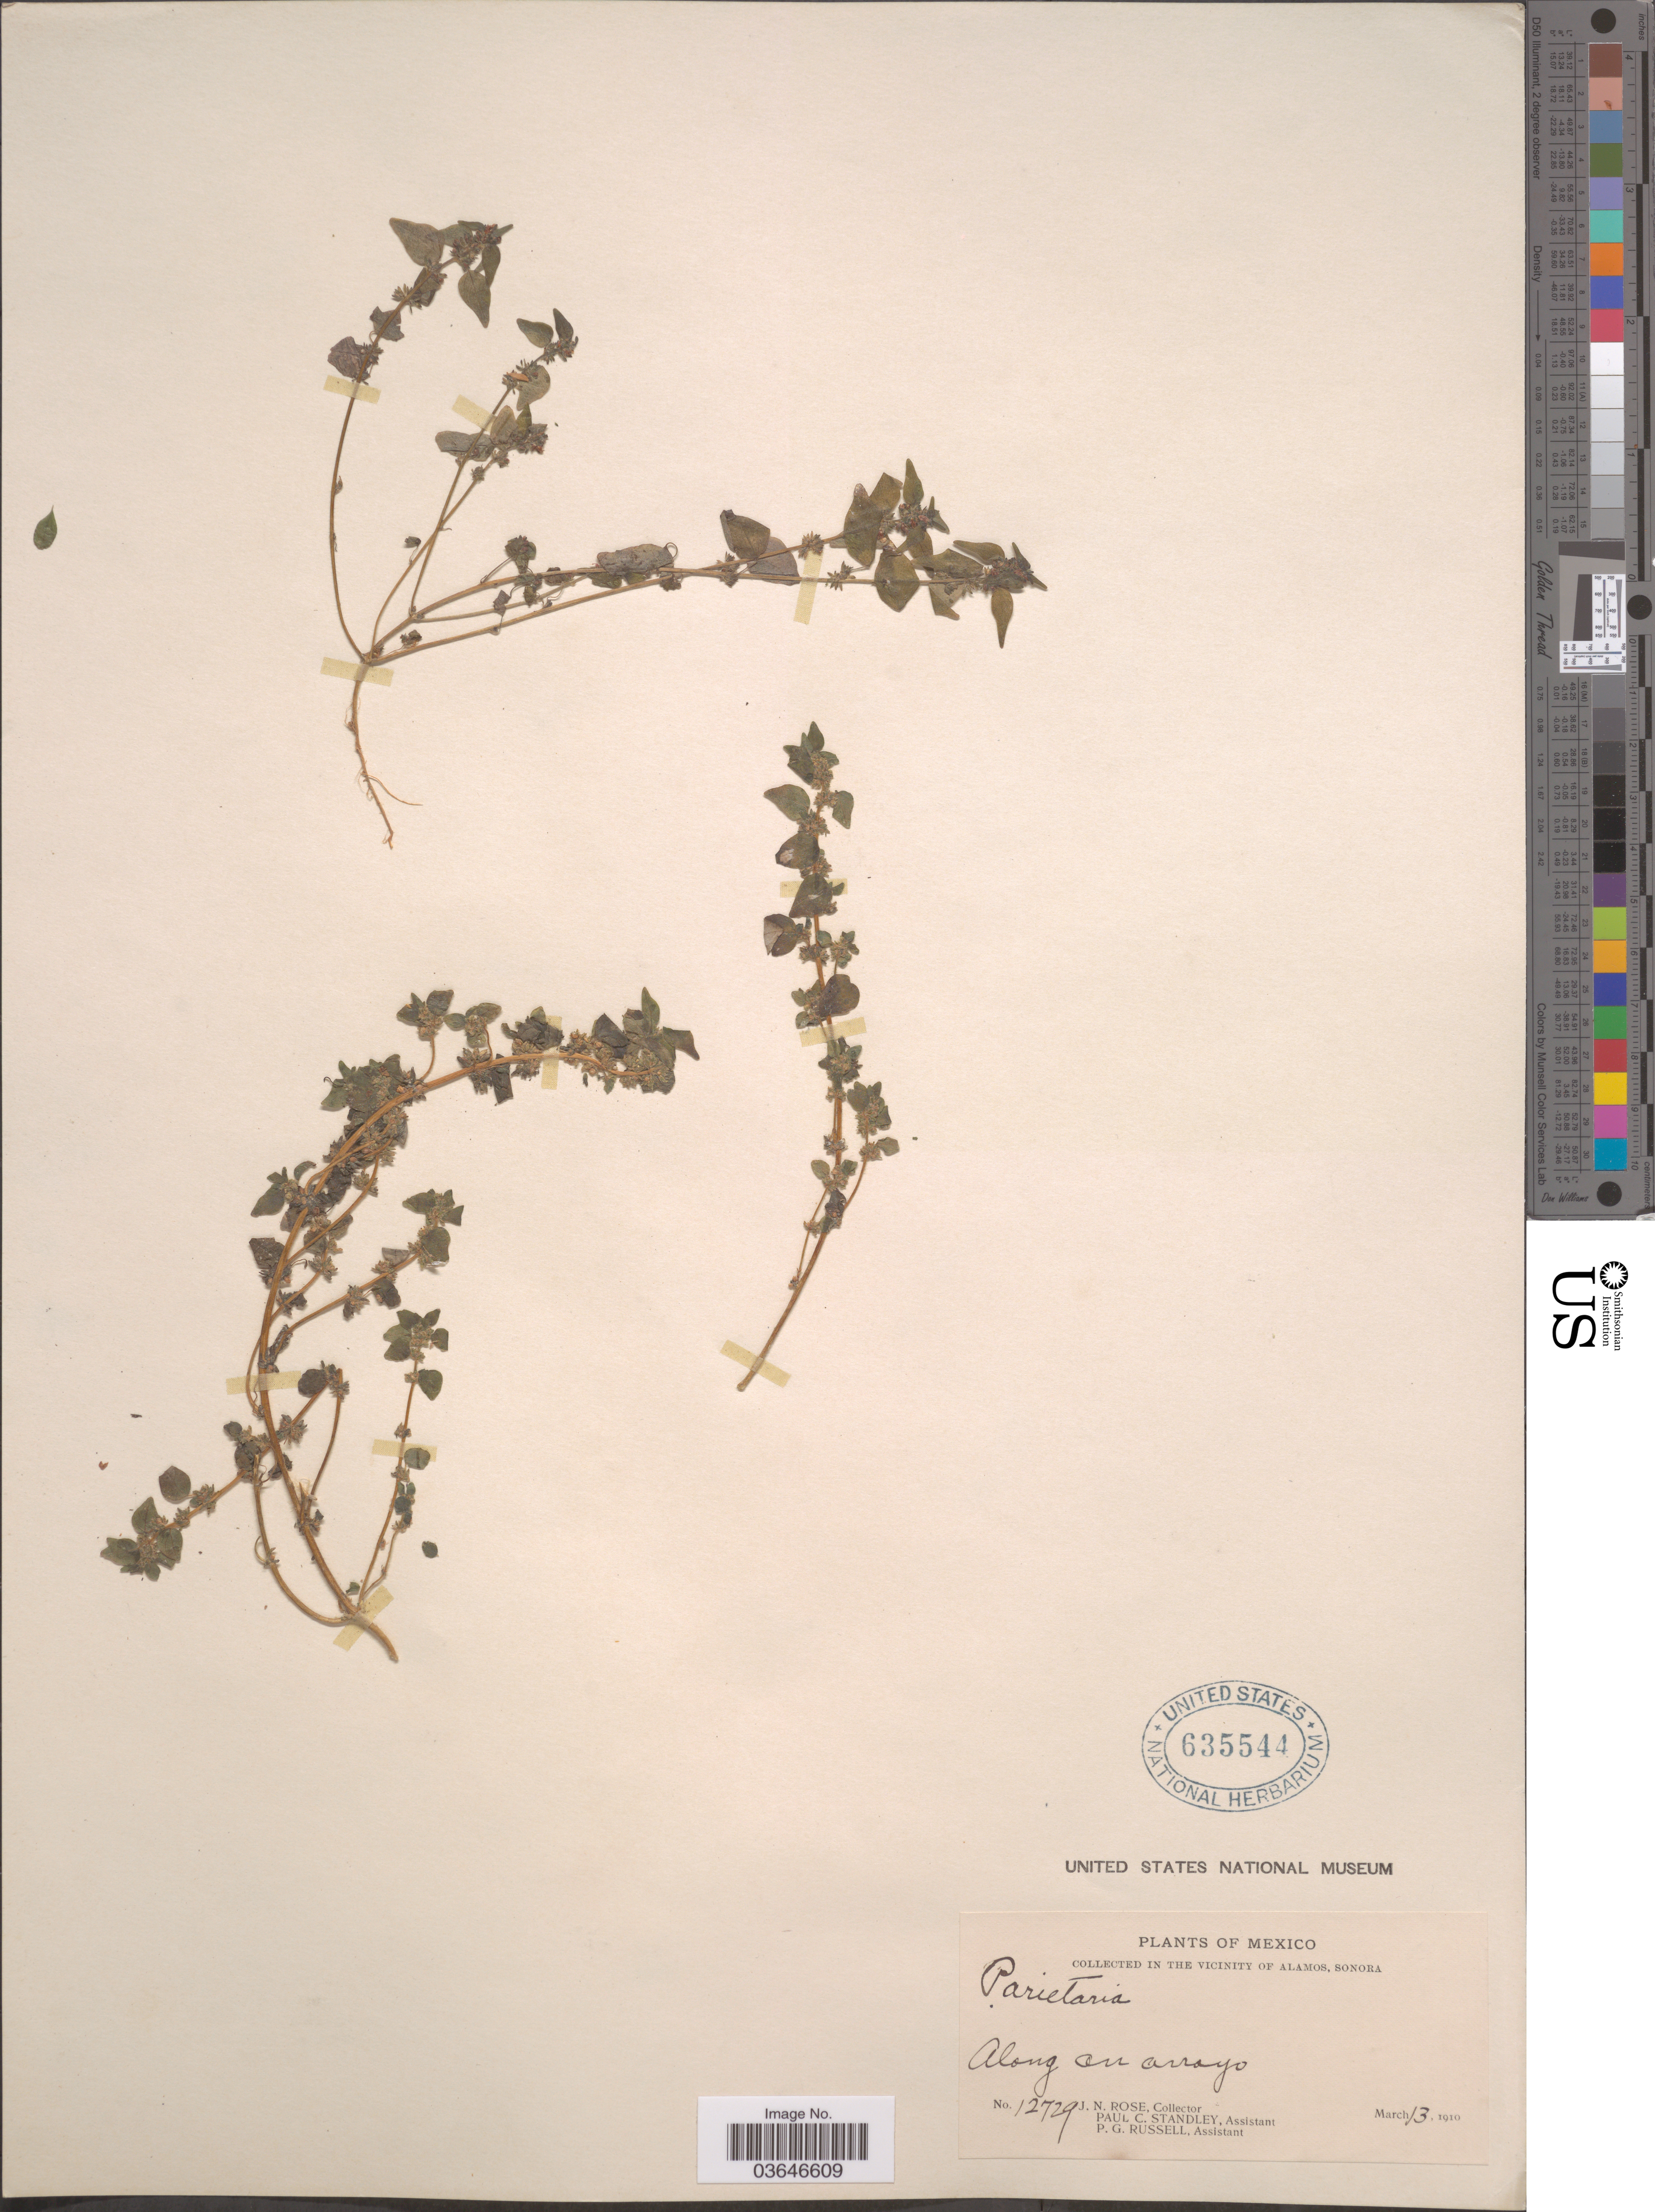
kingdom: Plantae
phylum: Tracheophyta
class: Magnoliopsida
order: Rosales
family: Urticaceae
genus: Parietaria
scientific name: Parietaria sp.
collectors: J. N. Rose, P. C. Standley & P. G. Russell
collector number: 12729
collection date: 1910-03-13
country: Mexico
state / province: Sonora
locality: Vicinity of Alamos. Along on arroyo.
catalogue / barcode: US 635544